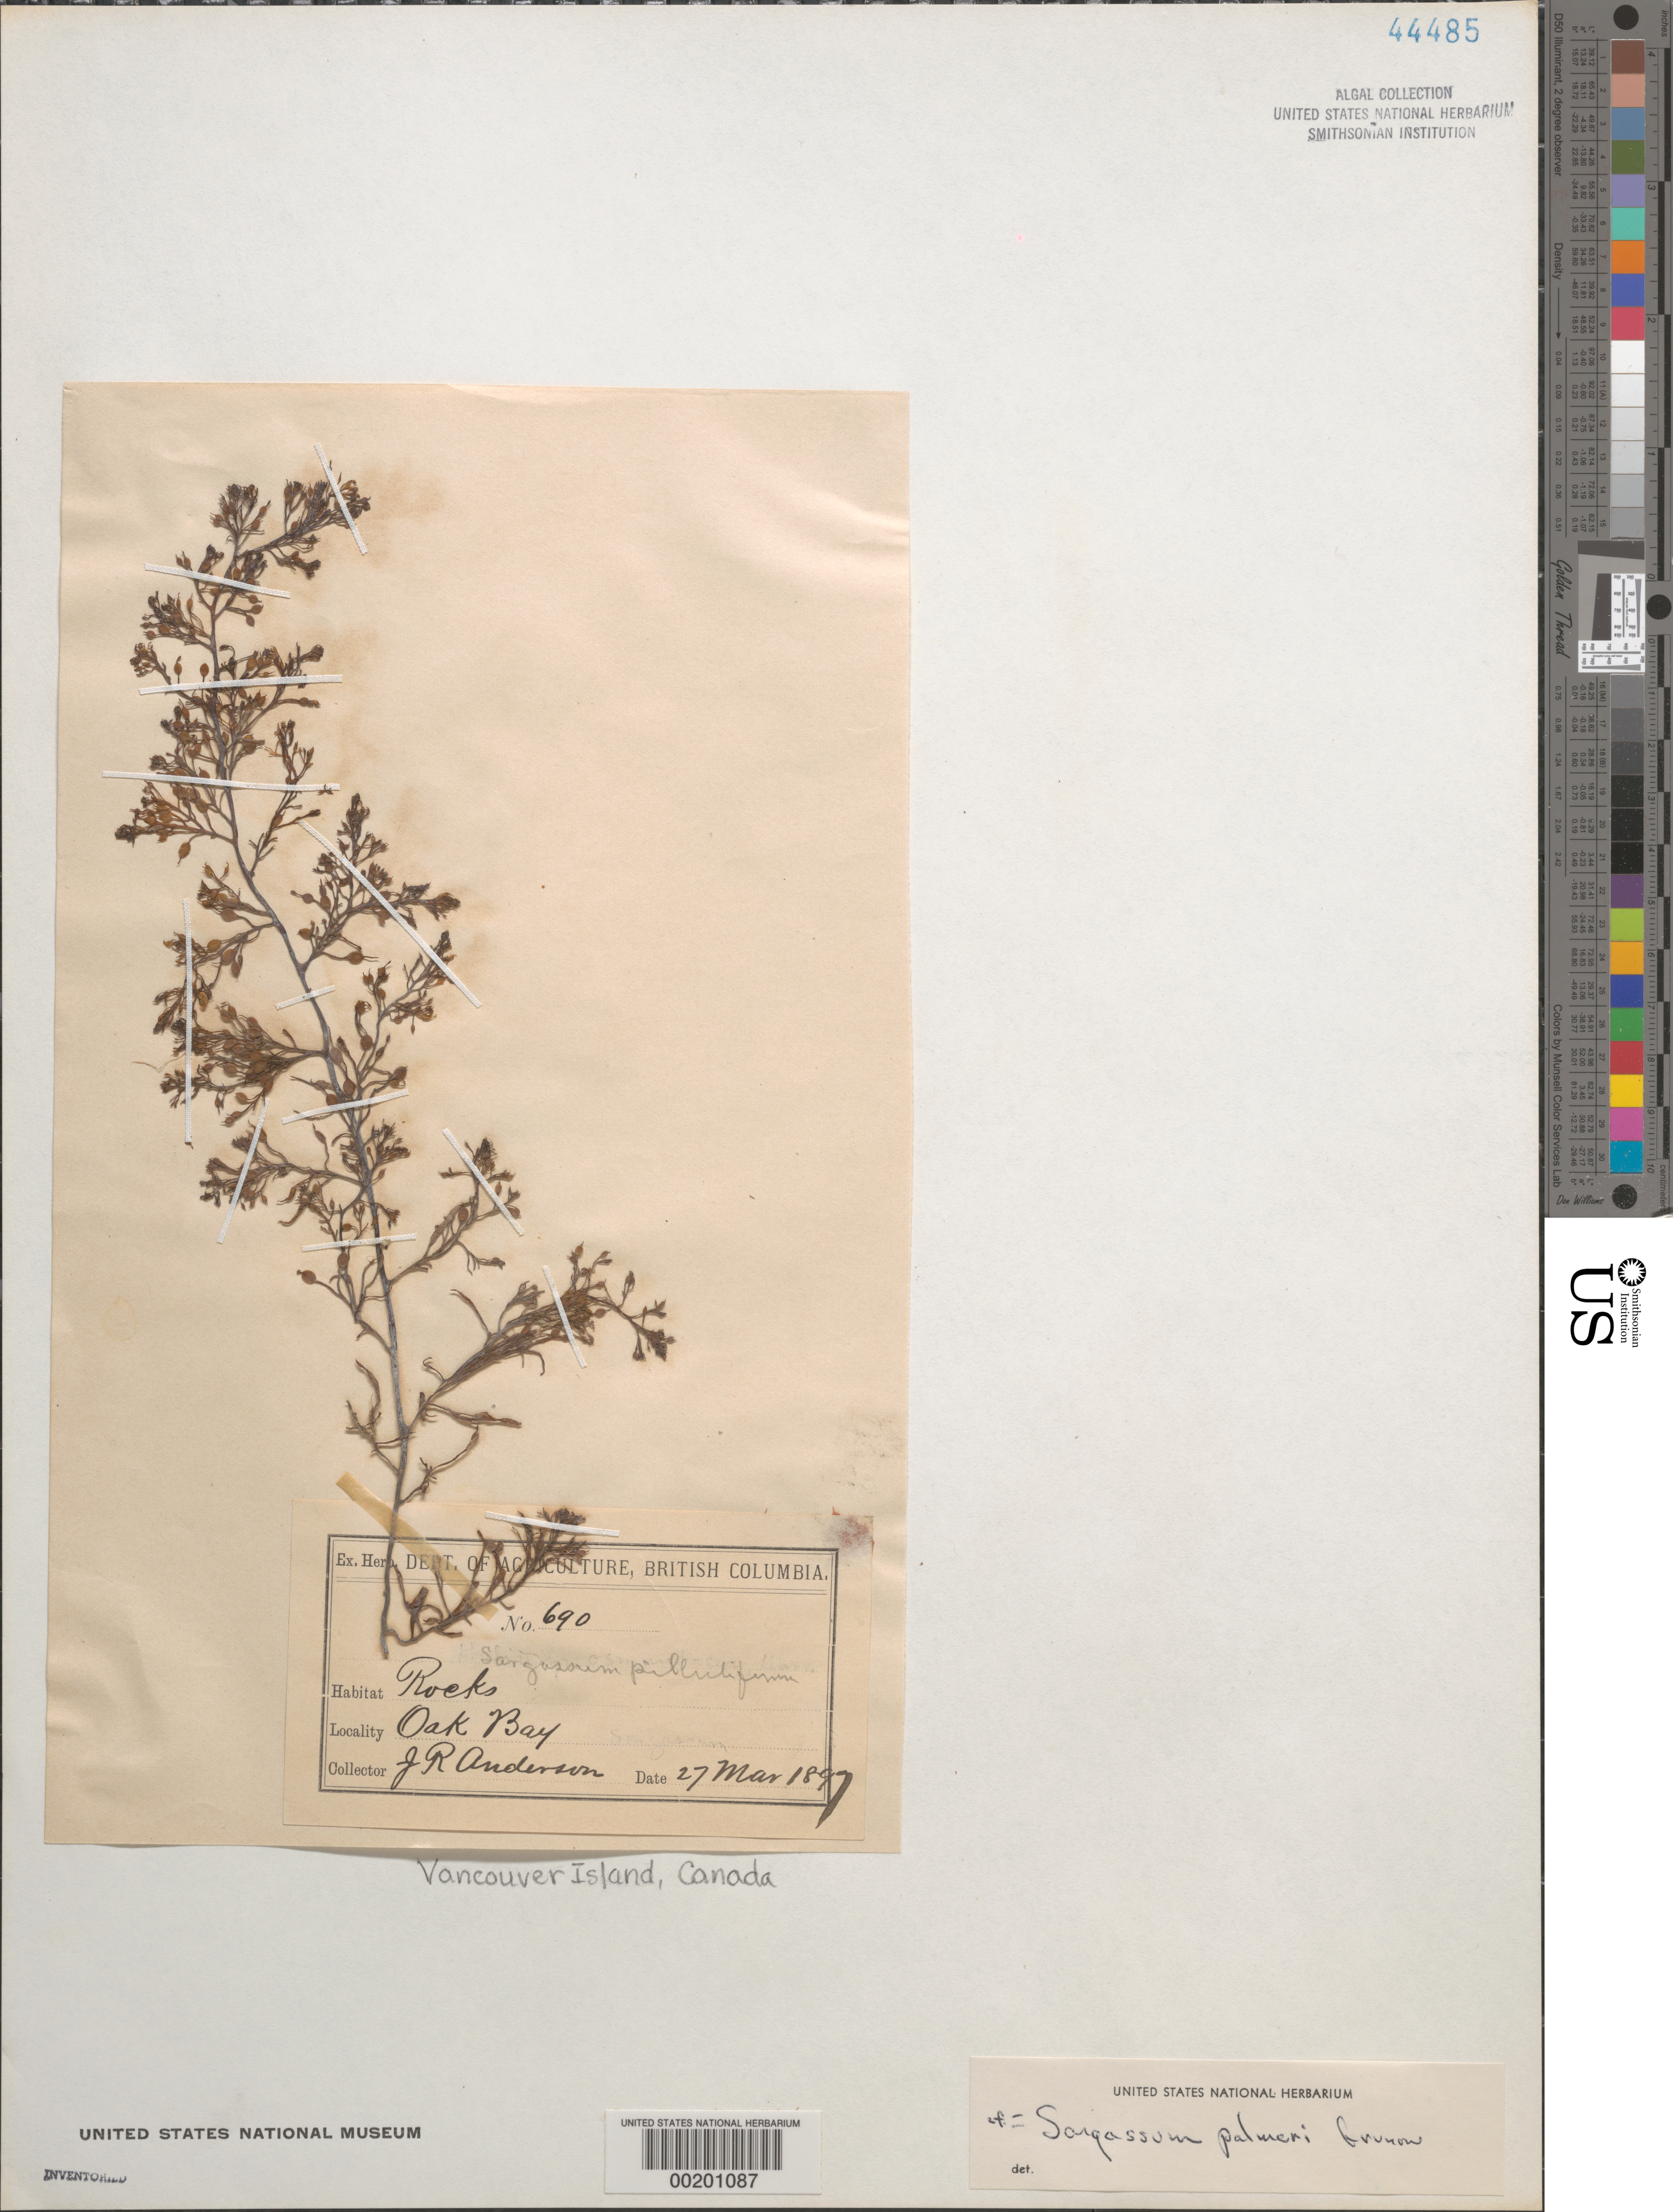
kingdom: Chromista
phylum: Ochrophyta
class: Phaeophyceae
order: Fucales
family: Sargassaceae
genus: Sargassum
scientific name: Sargassum palmeri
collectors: J. R. Anderson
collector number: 690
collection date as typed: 27 Mar 1897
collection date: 1897-03-27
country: Canada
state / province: British Columbia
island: Vancouver Island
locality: Oak Bay, Victoria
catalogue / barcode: US 44485